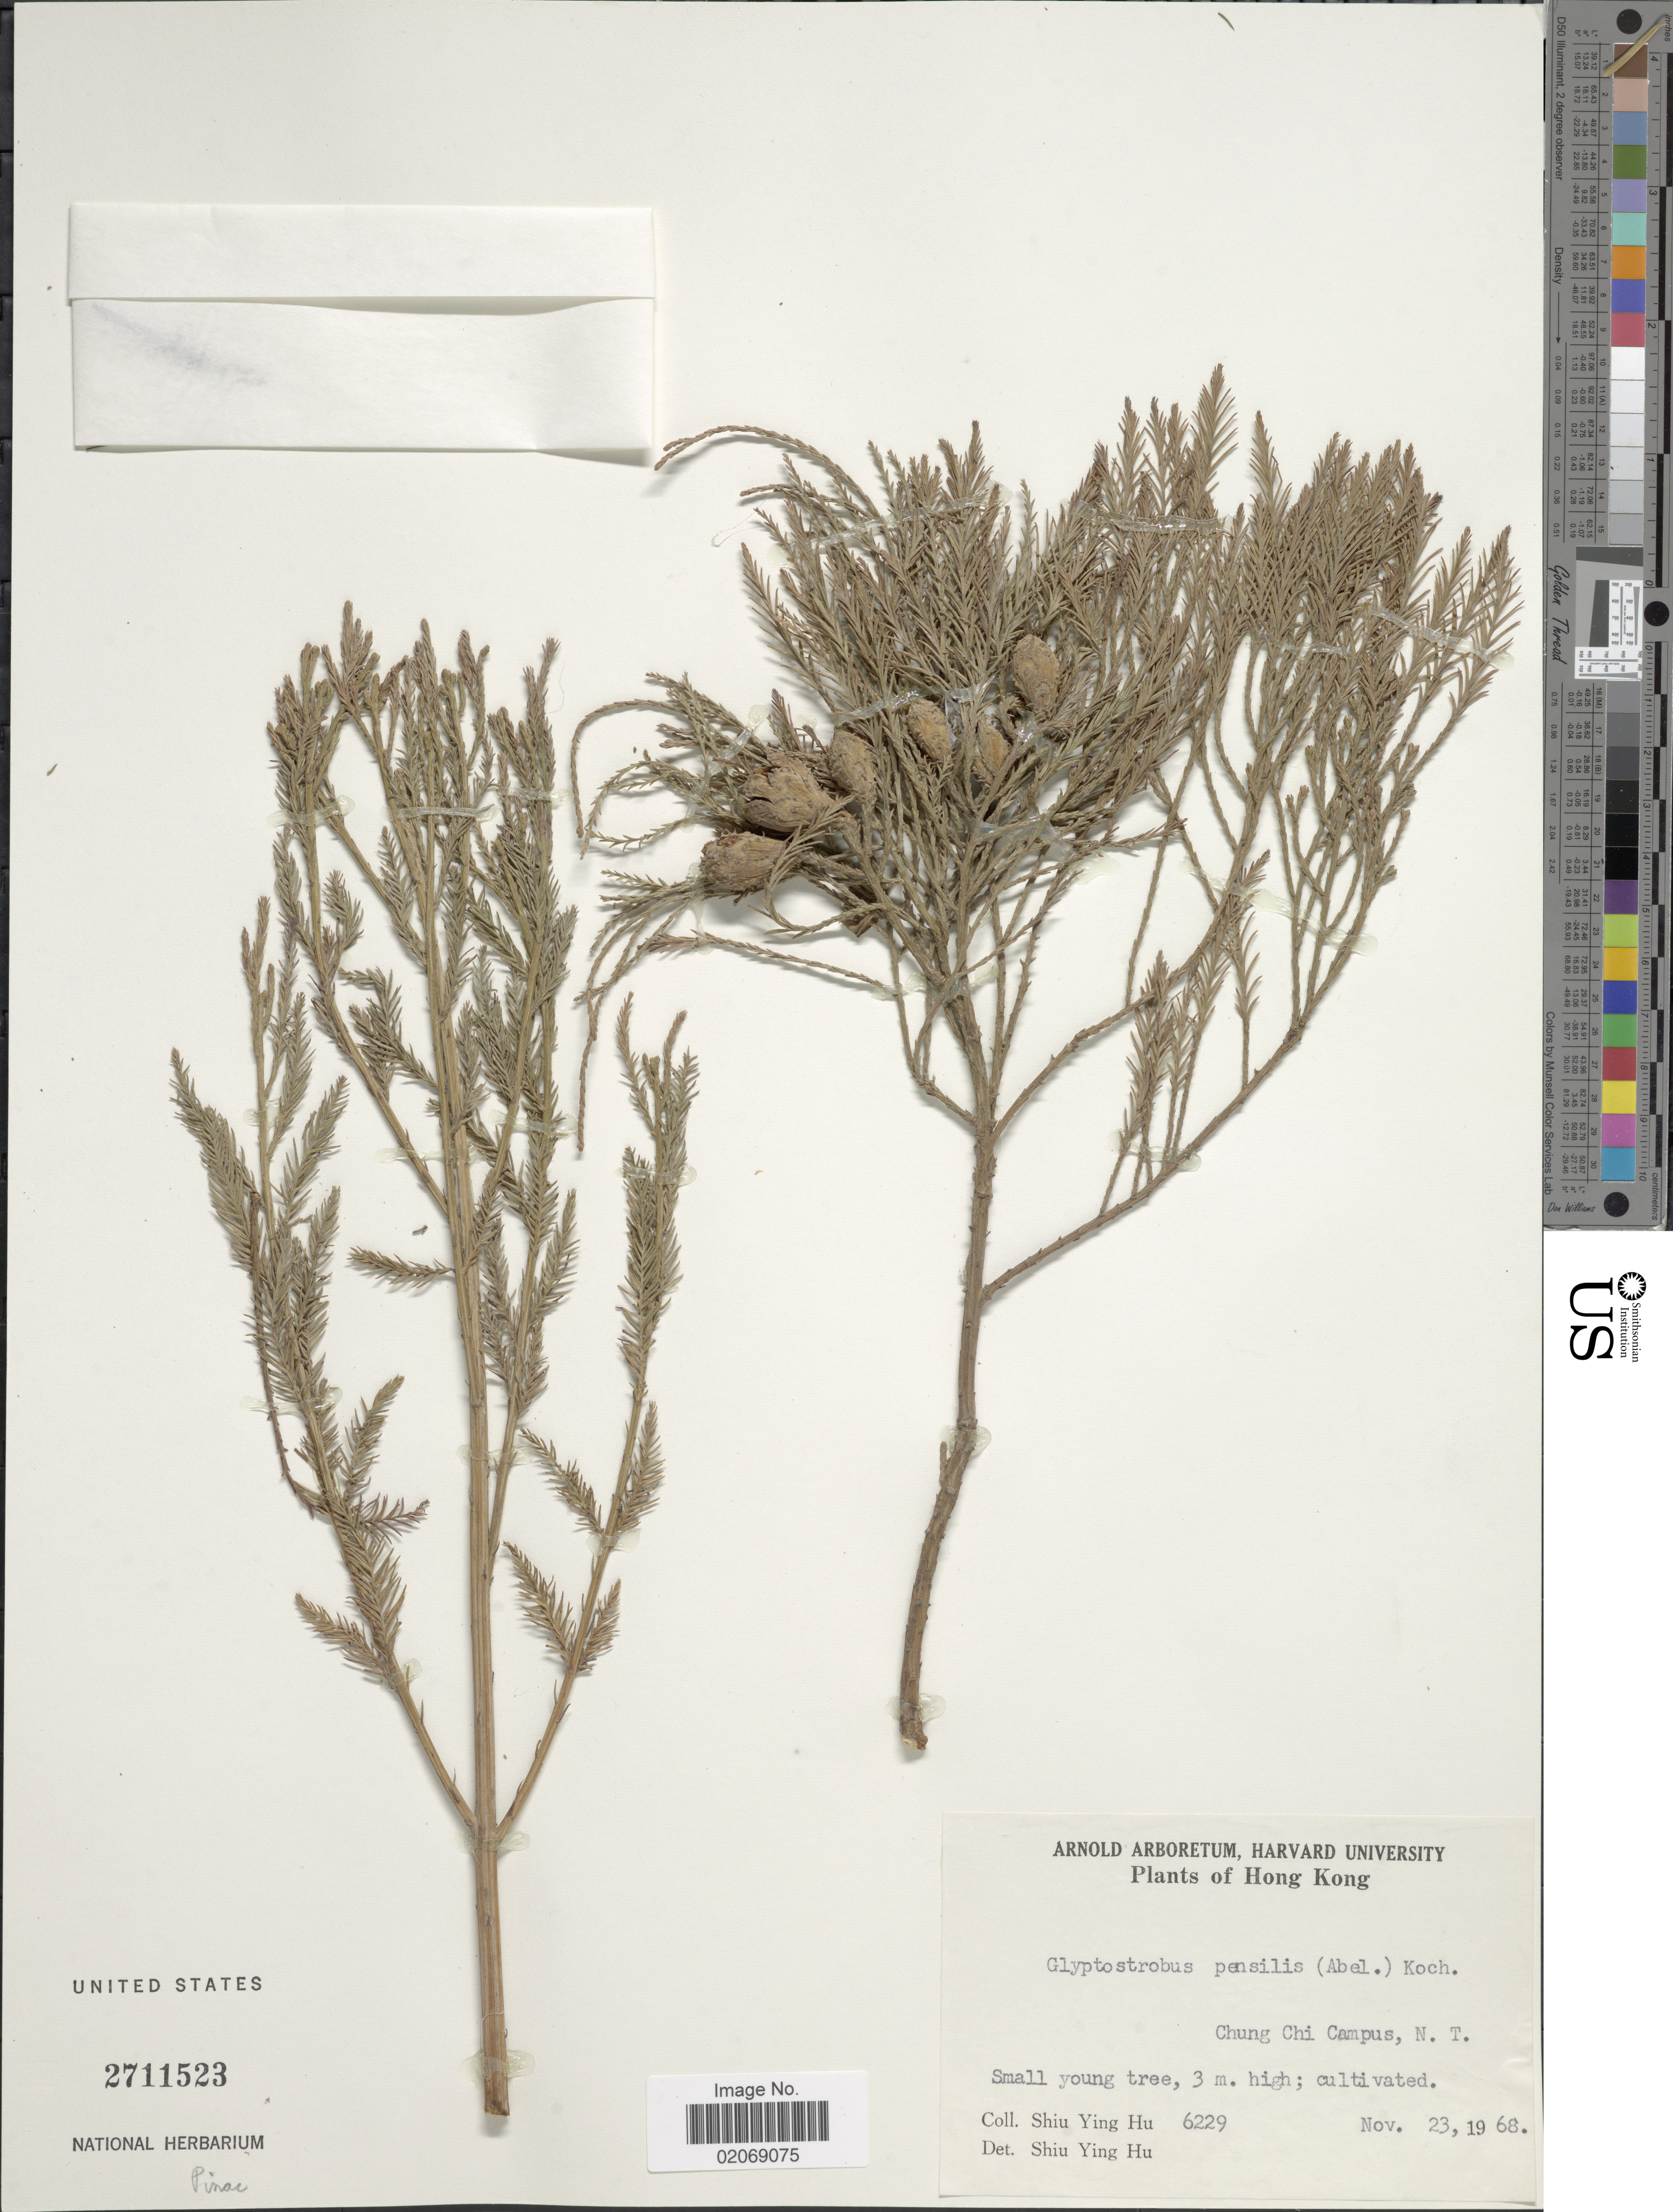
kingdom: Plantae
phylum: Tracheophyta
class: Pinopsida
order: Pinales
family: Cupressaceae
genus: Glyptostrobus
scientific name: Glyptostrobus pensilis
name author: K. Koch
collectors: S. Y. Hu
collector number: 6229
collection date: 1968-11-23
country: China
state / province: Hong Kong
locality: Chung Chi Campus, N. T.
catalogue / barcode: US 2711523